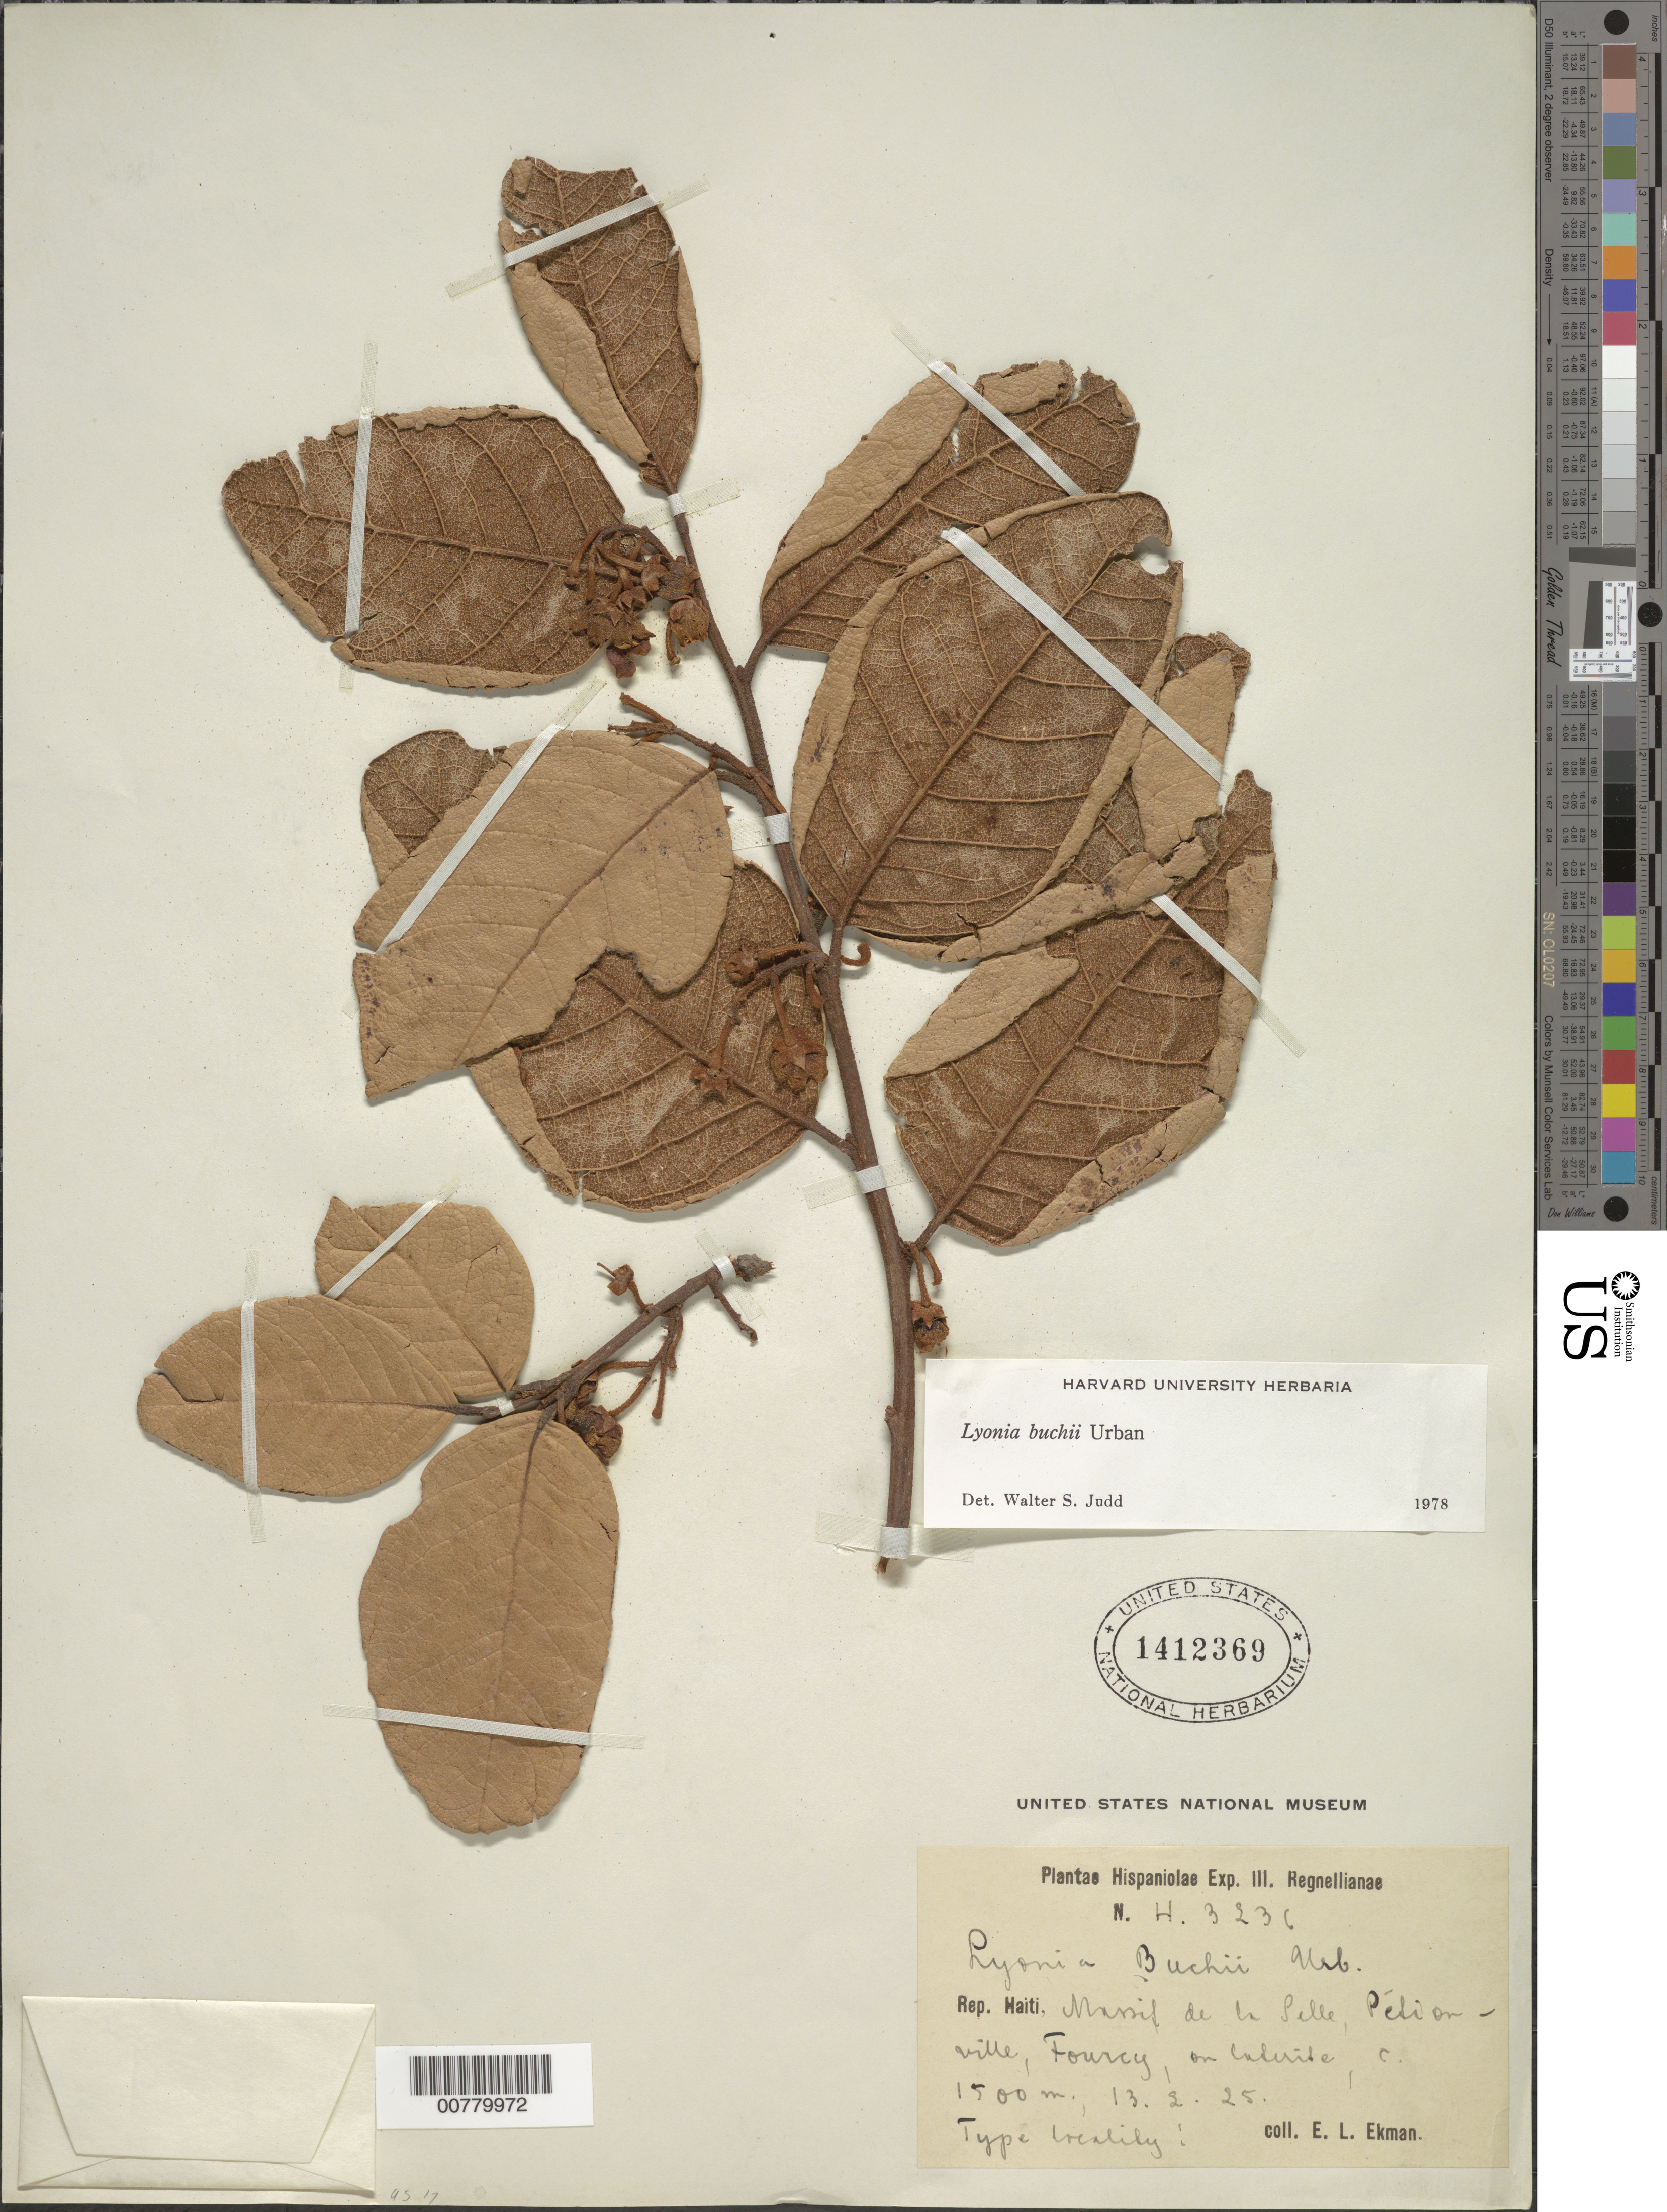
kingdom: Plantae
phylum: Tracheophyta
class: Magnoliopsida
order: Ericales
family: Ericaceae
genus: Lyonia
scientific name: Lyonia buchii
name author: Urb.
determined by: Judd, Walter S.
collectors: E. L. Ekman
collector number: H 3236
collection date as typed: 12 Feb 1925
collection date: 1925-02-12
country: Haiti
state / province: Ouest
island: Hispaniola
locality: Massif de la Selle, Pétionville, Furcy.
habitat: On laterite.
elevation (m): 1500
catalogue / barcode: US 1412369